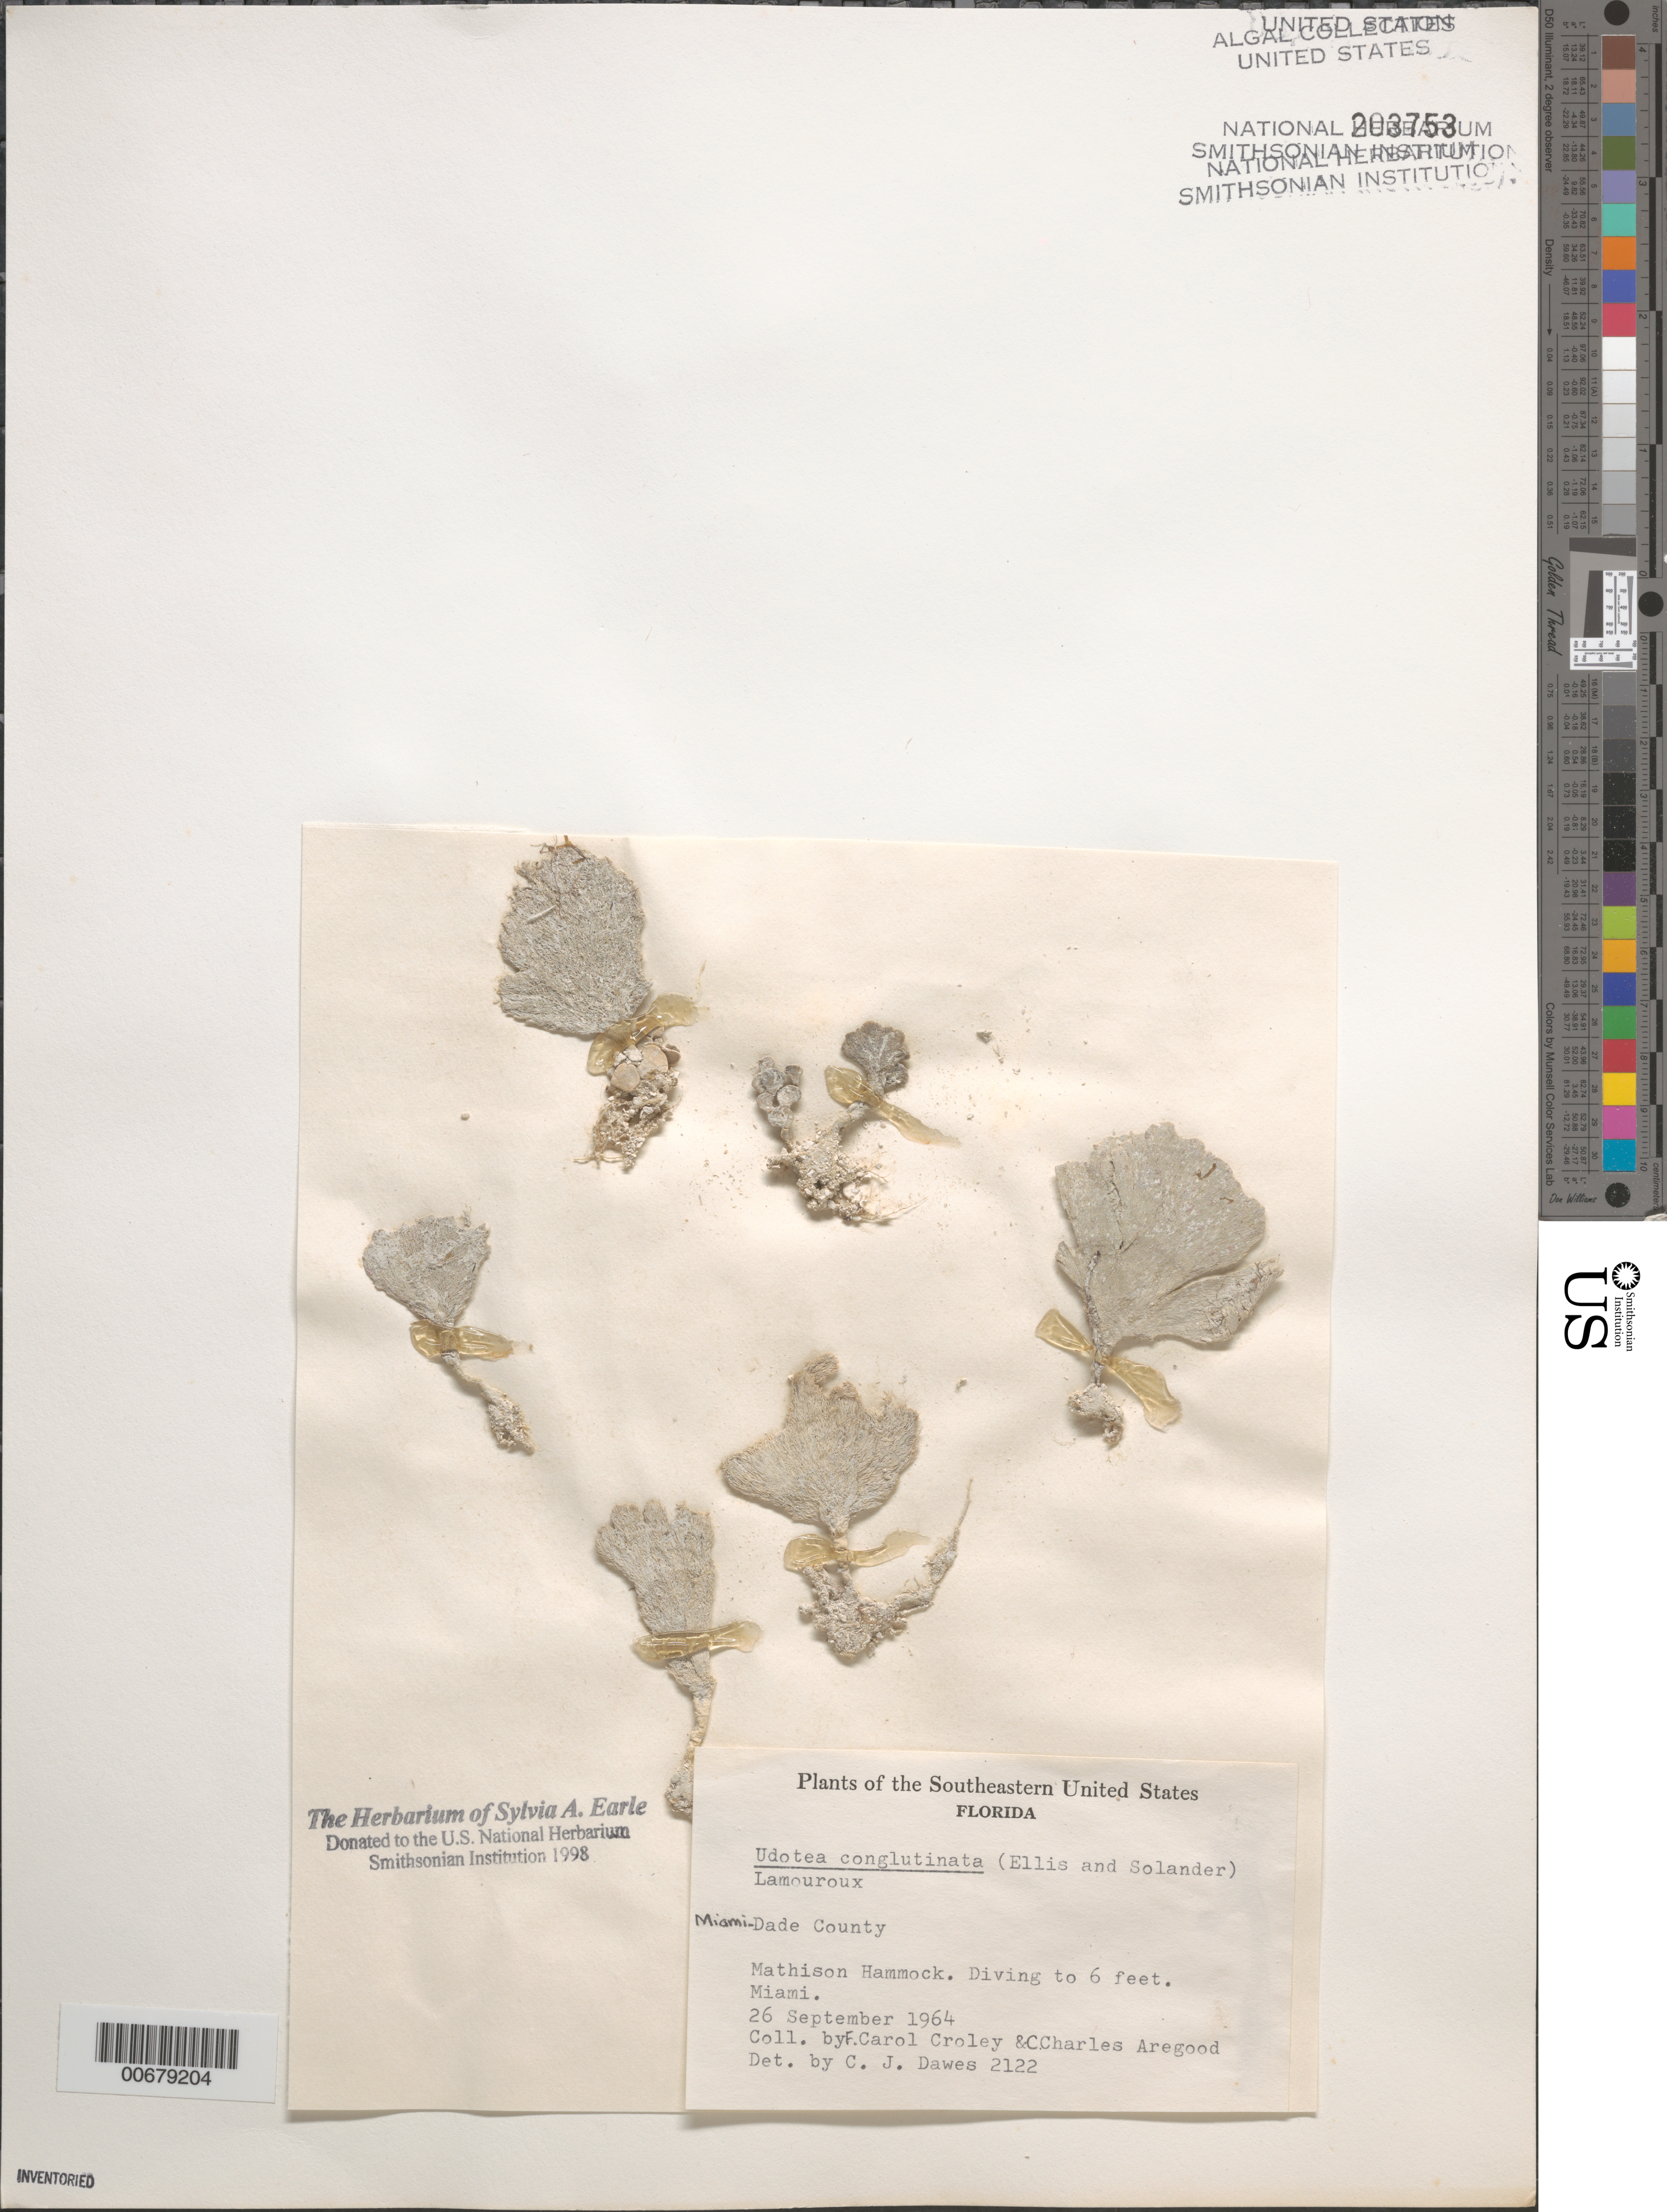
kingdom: Plantae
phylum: Chlorophyta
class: Ulvophyceae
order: Bryopsidales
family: Udoteaceae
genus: Udotea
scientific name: Udotea conglutinata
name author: (Ellis & Sol.) J.V.Lamouroux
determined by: Dawes, C. J.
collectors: F. C. Croley & C. Aregood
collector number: CJD 2122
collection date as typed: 26 Sep 1964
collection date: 1964-09-26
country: United States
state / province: Florida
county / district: Miami-Dade County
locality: Matheson Hammock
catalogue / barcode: US 203753